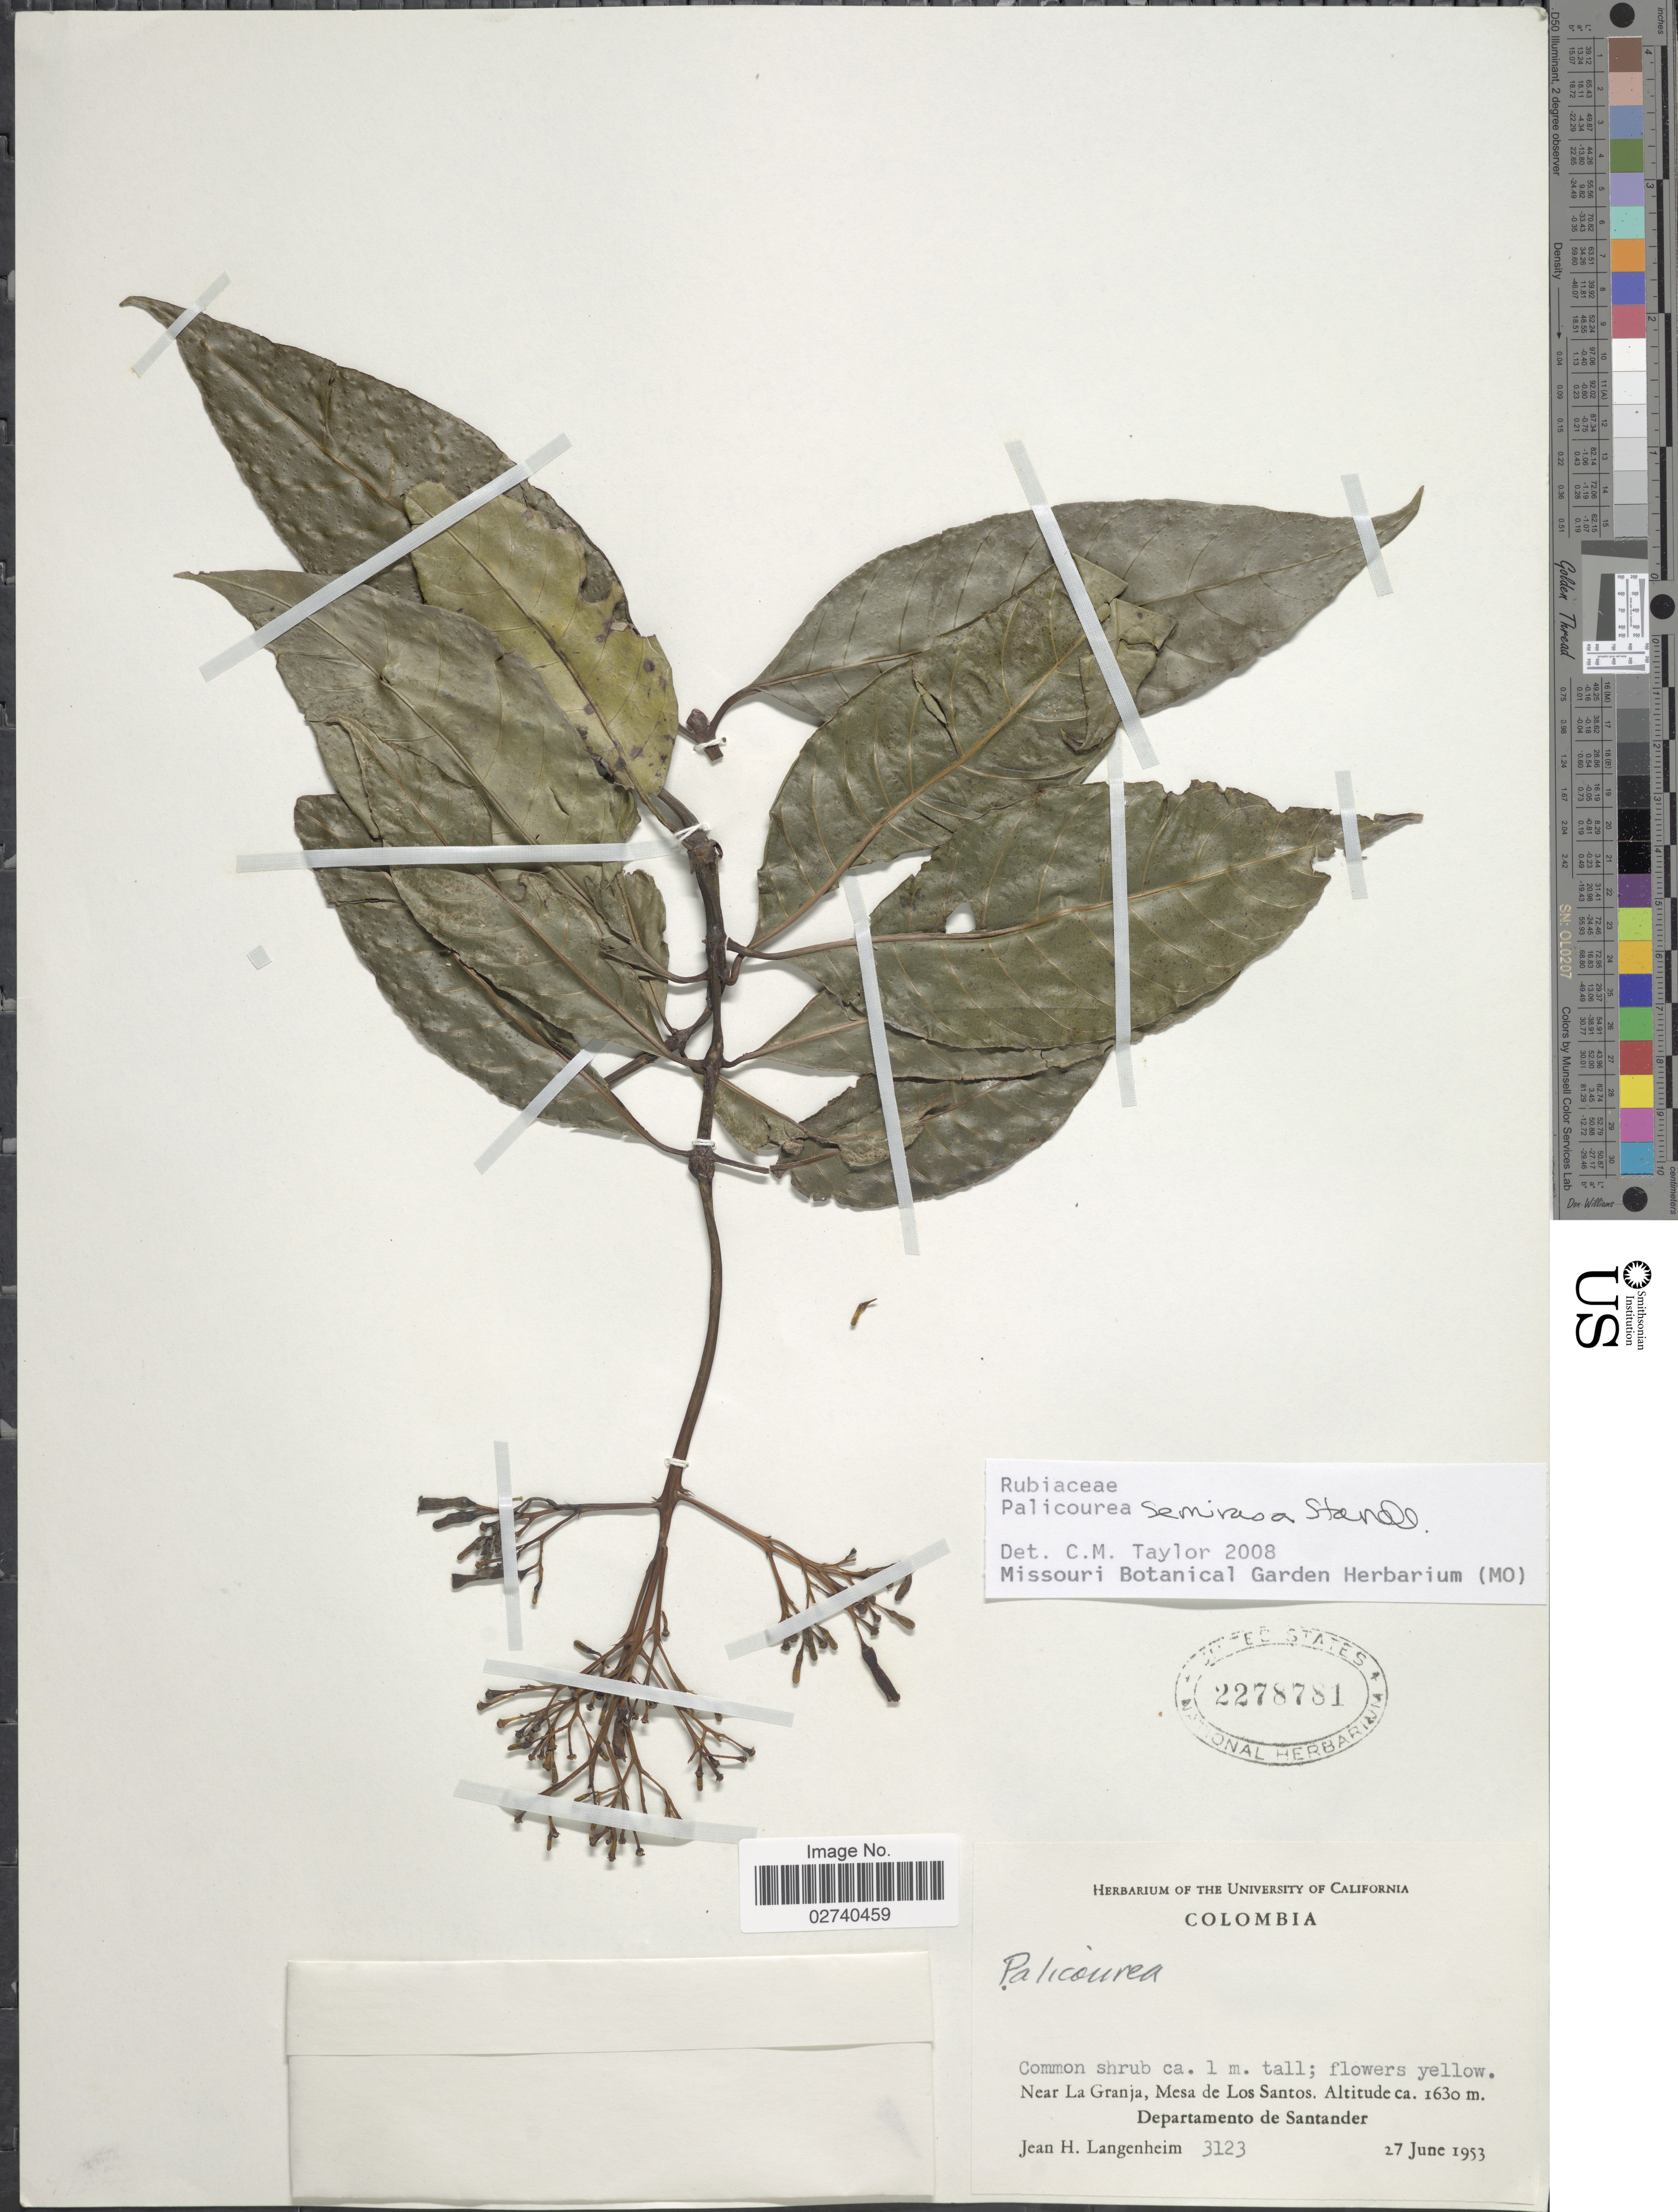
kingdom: Plantae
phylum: Tracheophyta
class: Magnoliopsida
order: Gentianales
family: Rubiaceae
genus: Palicourea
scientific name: Palicourea semirasa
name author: Standl.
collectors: J. H. Langenheim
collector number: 3123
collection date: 1953-06-27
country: Colombia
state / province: Santander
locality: Near La Granja, Mesa de Los Santos. Departamento de Santander.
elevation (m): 1630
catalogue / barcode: US 2278781